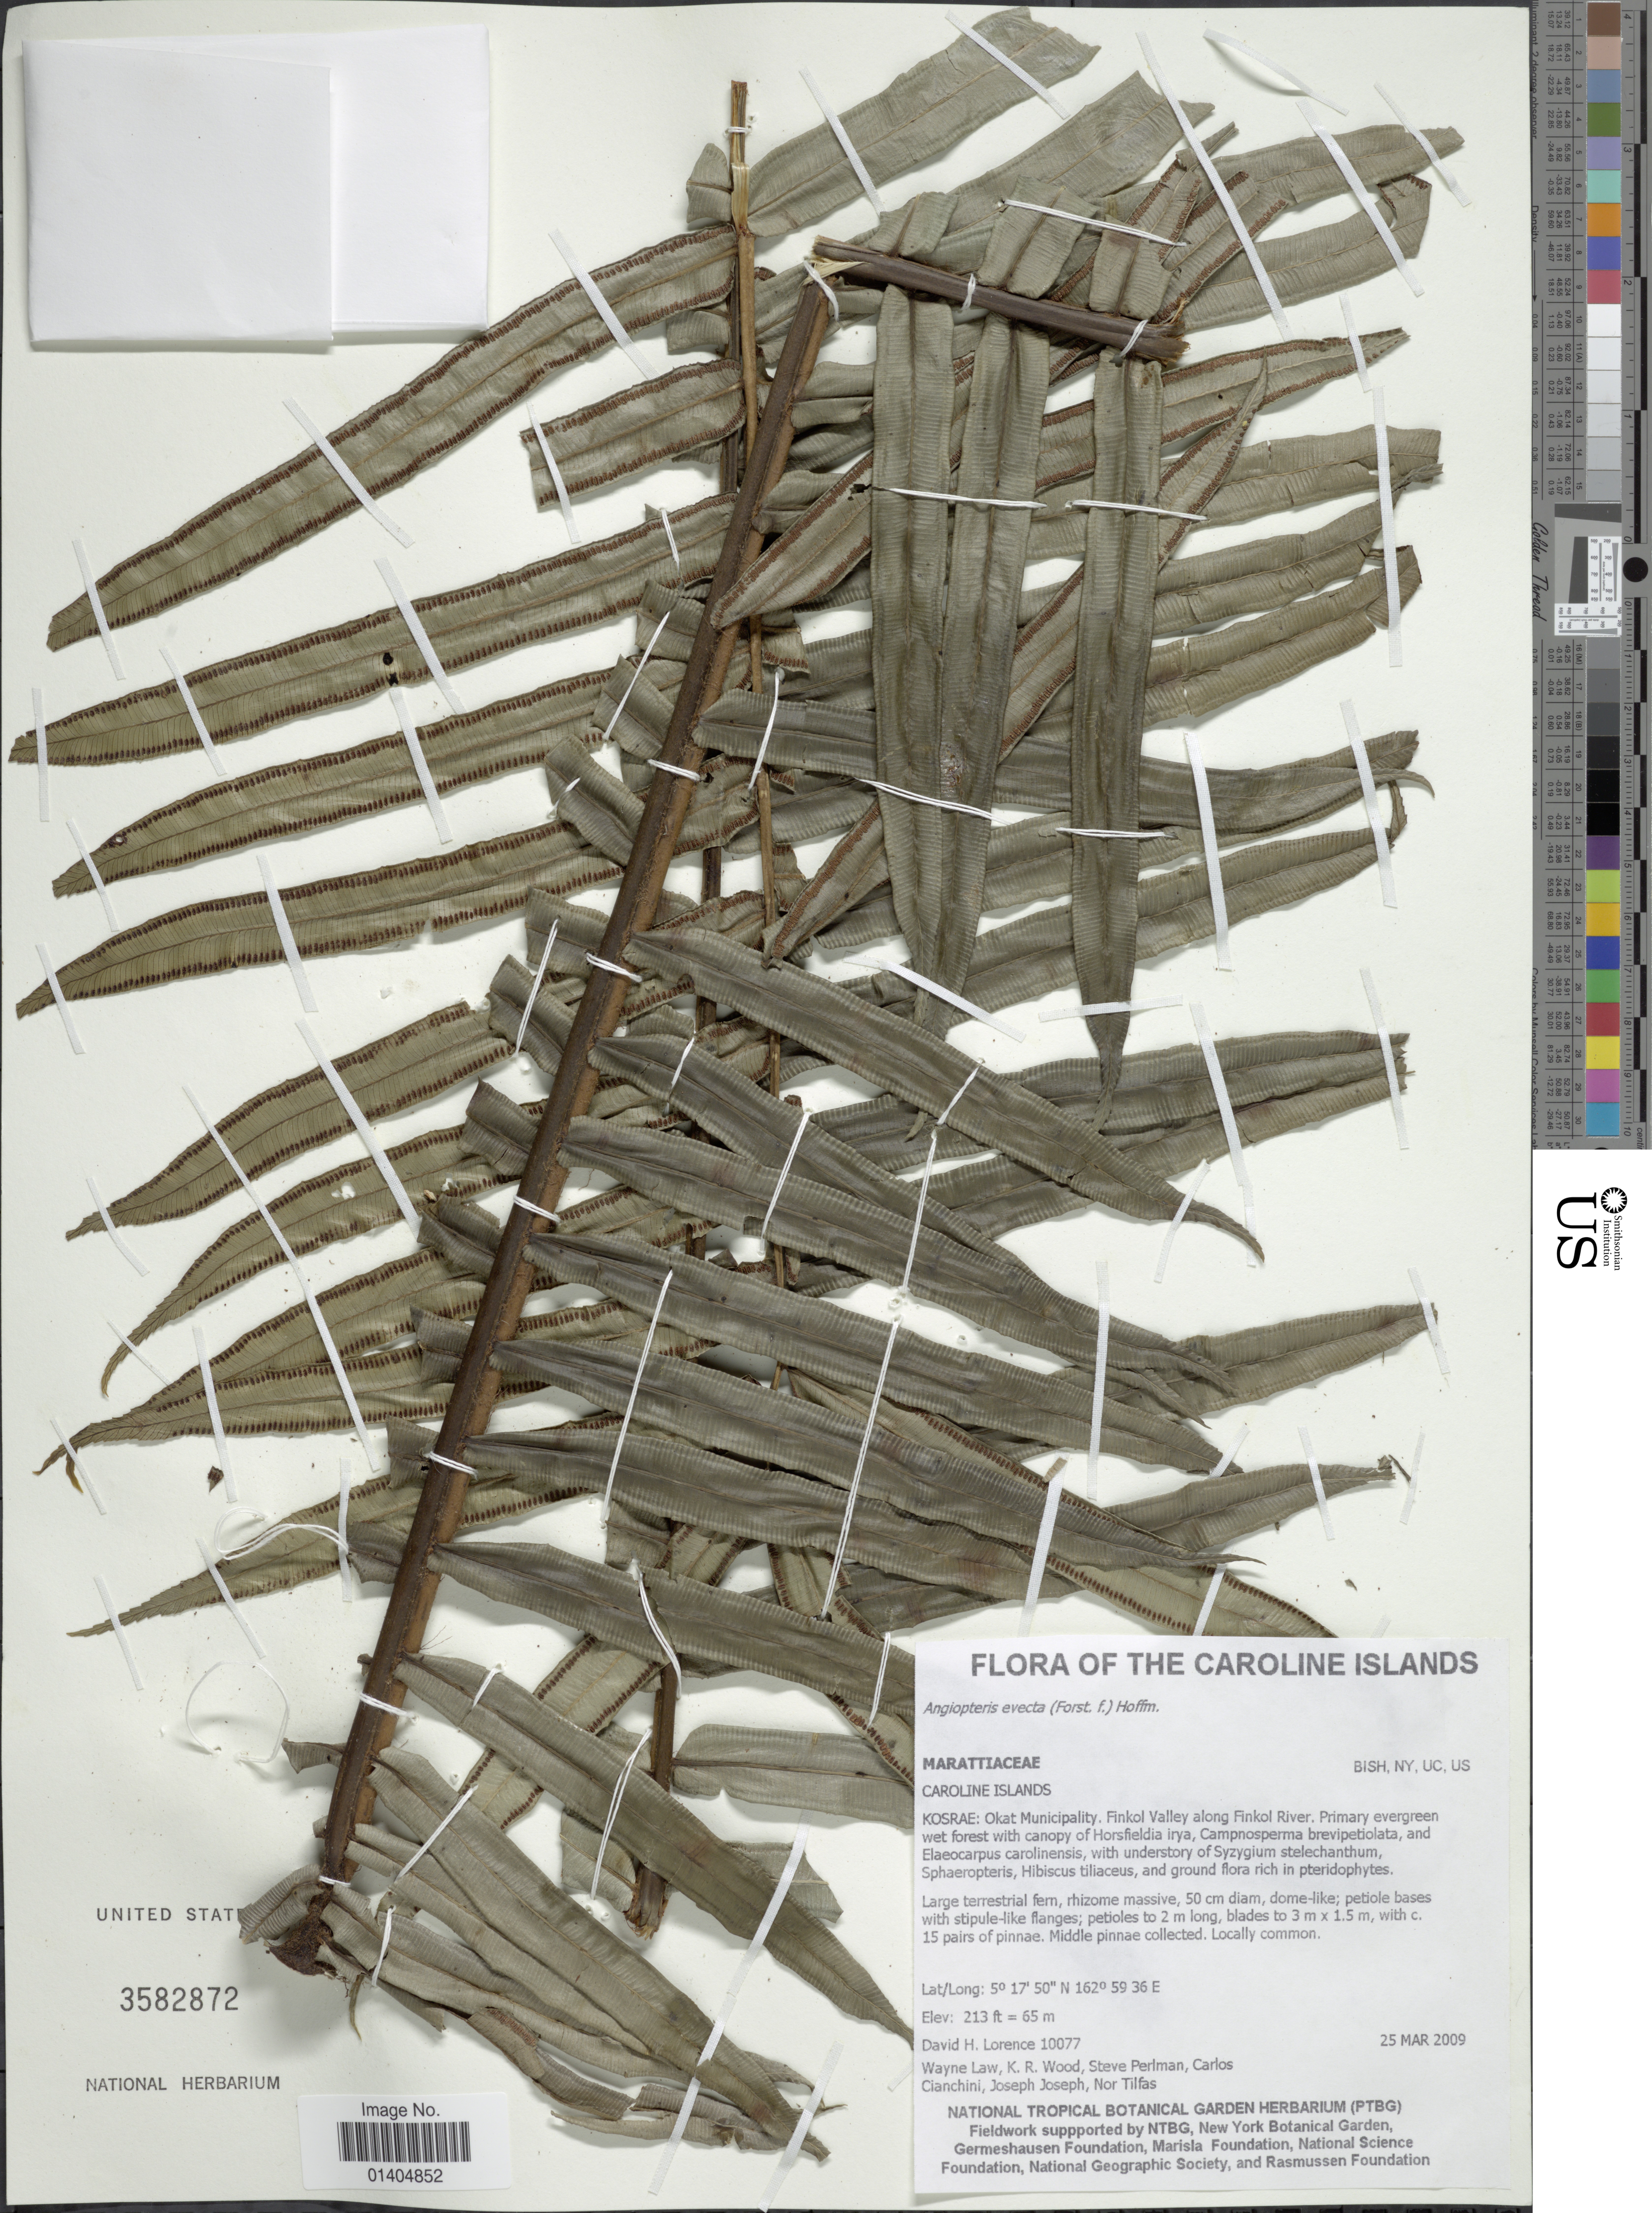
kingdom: Plantae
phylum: Tracheophyta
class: Polypodiopsida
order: Marattiales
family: Marattiaceae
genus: Angiopteris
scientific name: Angiopteris evecta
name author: (G. Forst.) Hoffm.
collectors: D. Lorence, W. Law, K. R. Wood, S. Perlman & et al.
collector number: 10077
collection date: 2009-03-25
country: Micronesia, Federated States of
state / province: Kosrae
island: Kosrae [Kusaie]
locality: The Caroline Islands, Kosrae: Okat Municipality, Finkol Valley along Finkol River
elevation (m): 65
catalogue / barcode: US 3582872